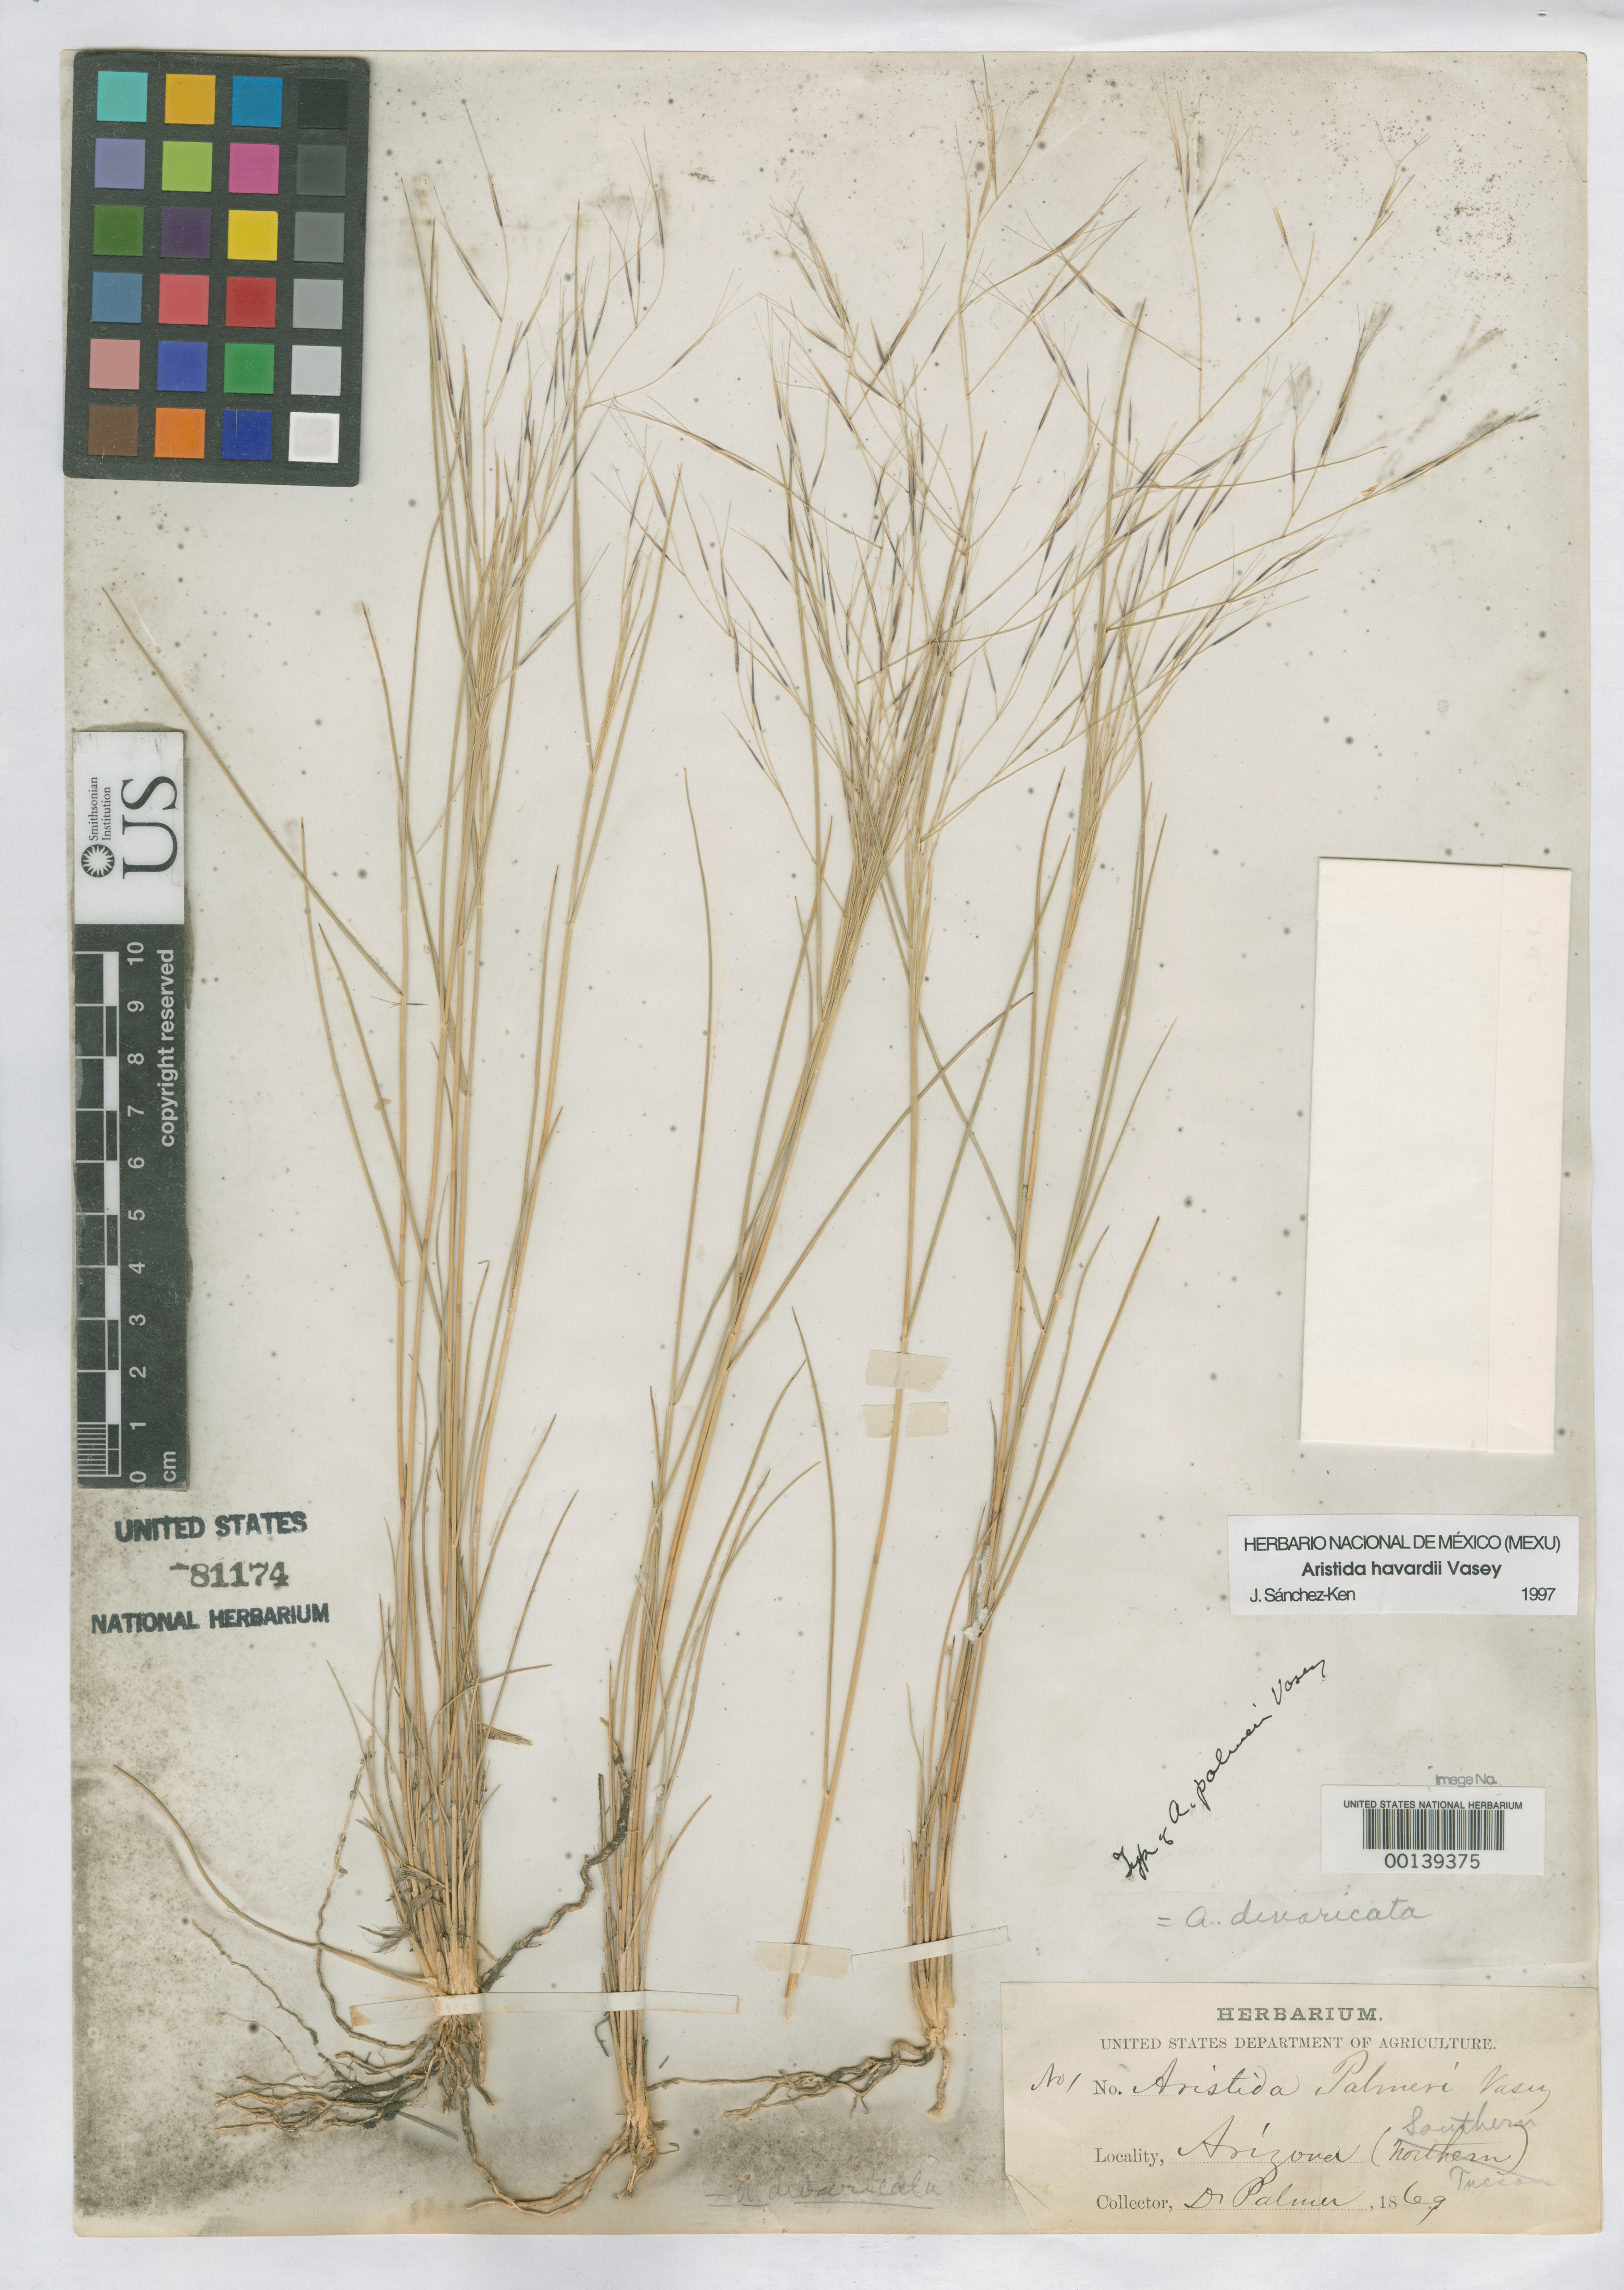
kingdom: Plantae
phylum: Tracheophyta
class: Liliopsida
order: Poales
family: Poaceae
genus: Aristida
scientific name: Aristida palmeri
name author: Vasey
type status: Holotype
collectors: E. Palmer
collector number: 1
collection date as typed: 1869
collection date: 1869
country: United States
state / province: Arizona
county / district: Pima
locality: Tucson.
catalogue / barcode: US 81174